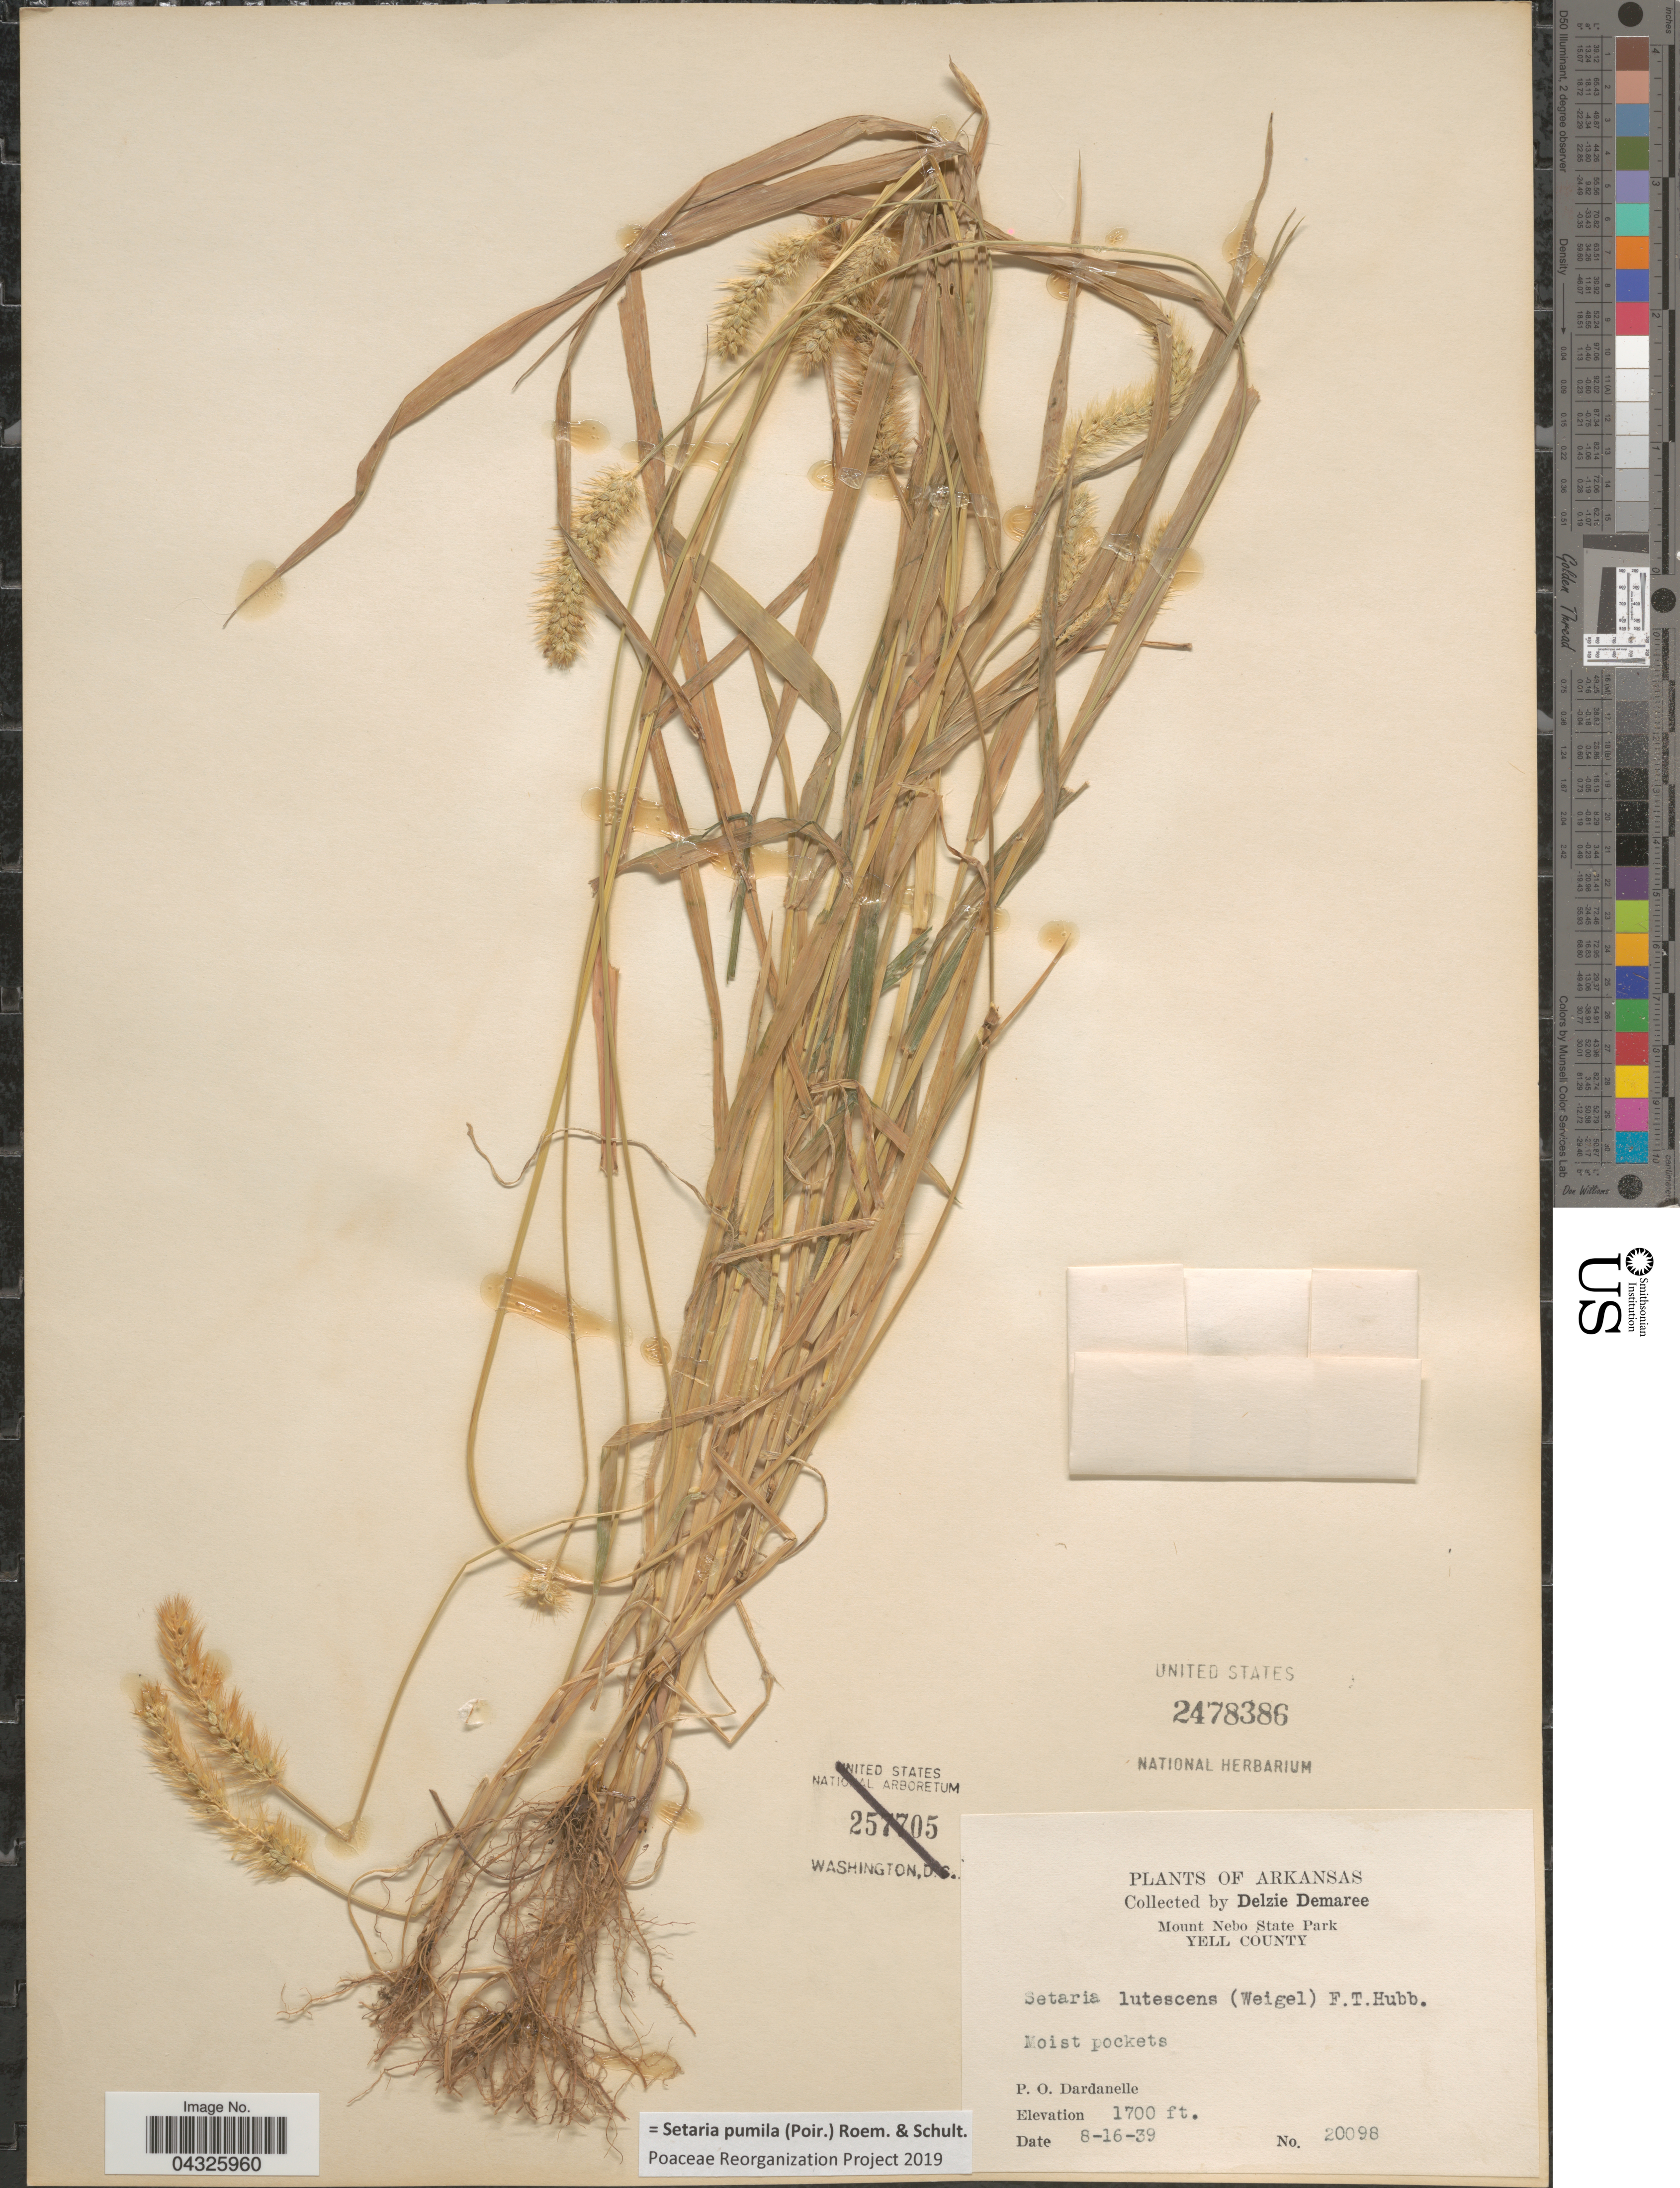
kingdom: Plantae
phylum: Tracheophyta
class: Liliopsida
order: Poales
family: Poaceae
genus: Setaria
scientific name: Setaria pumila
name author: (Poir.) Roem. & Schult.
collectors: D. Demaree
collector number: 20098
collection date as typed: Transcribed d/m/y: 16/8/39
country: United States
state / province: Arkansas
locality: Mount Nebo State Park. Yell County. P.O. Dardanelle.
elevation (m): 518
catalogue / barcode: US 2478386